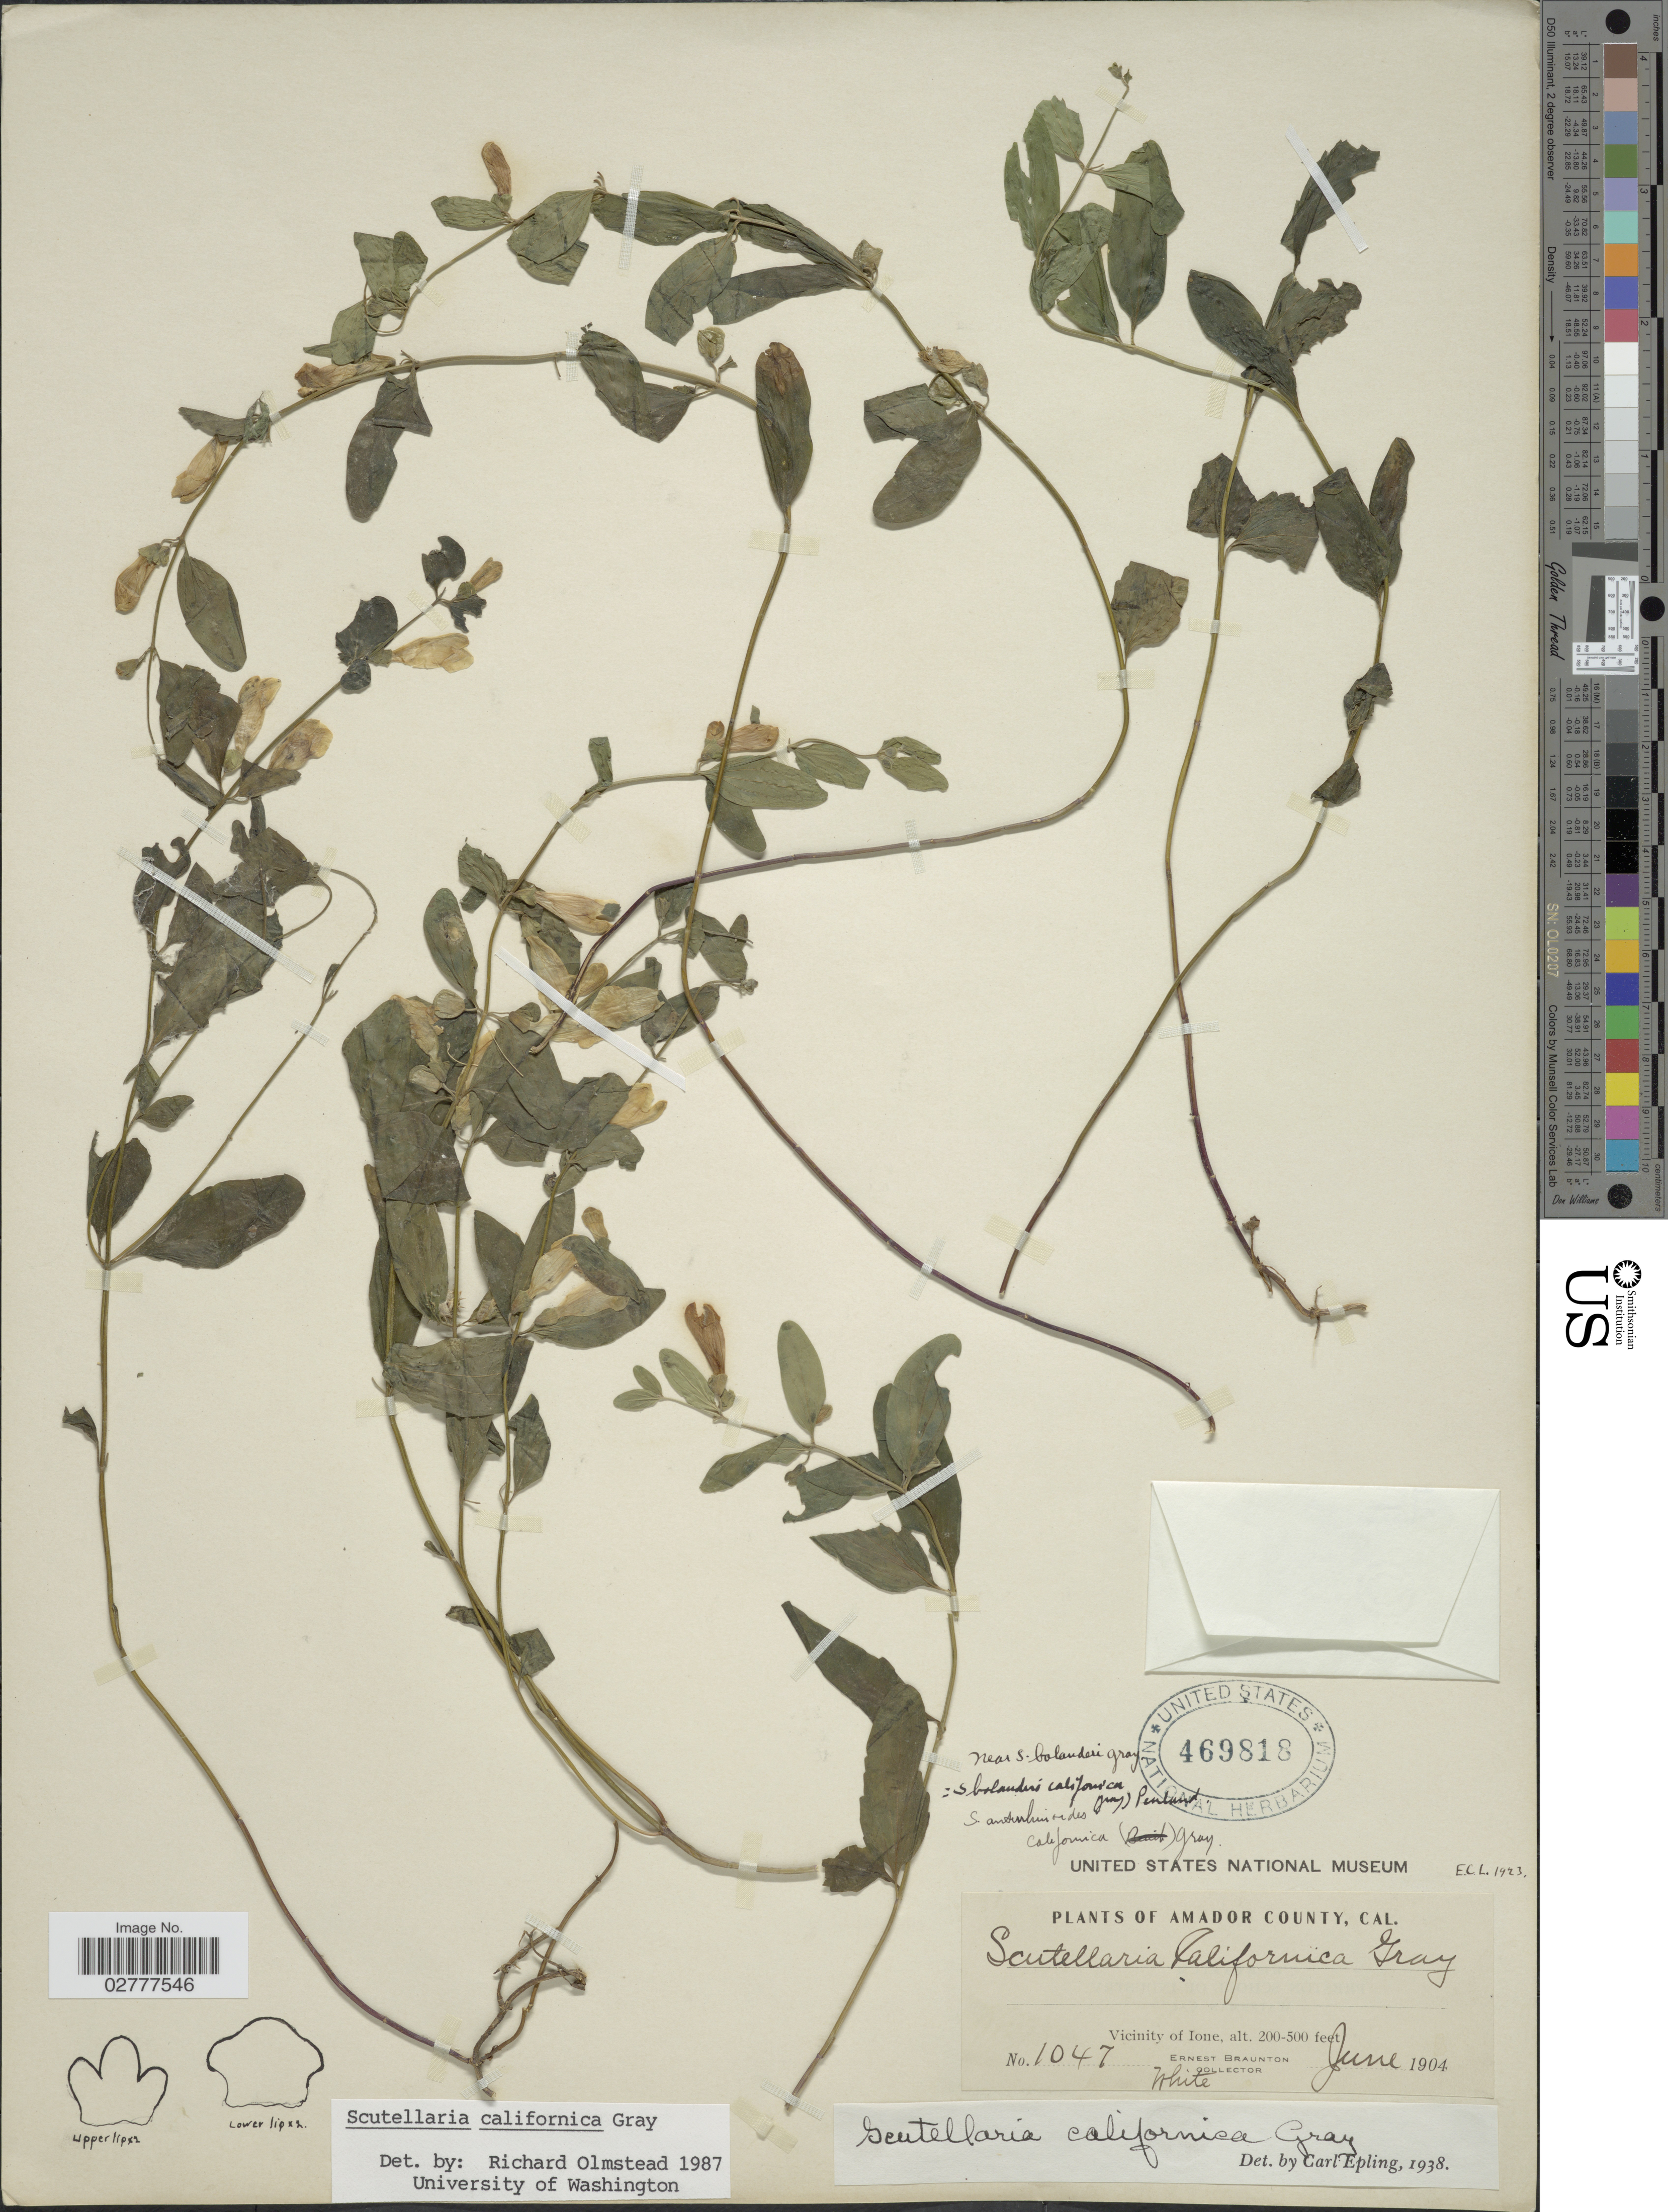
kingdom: Plantae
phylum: Tracheophyta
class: Magnoliopsida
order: Lamiales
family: Lamiaceae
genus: Scutellaria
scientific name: Scutellaria californica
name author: A. Gray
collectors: E. Braunton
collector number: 1047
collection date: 1904-06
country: United States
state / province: California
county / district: Amador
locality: Amador County, Cal., Vicinity of Ione.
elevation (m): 61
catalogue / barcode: US 469818